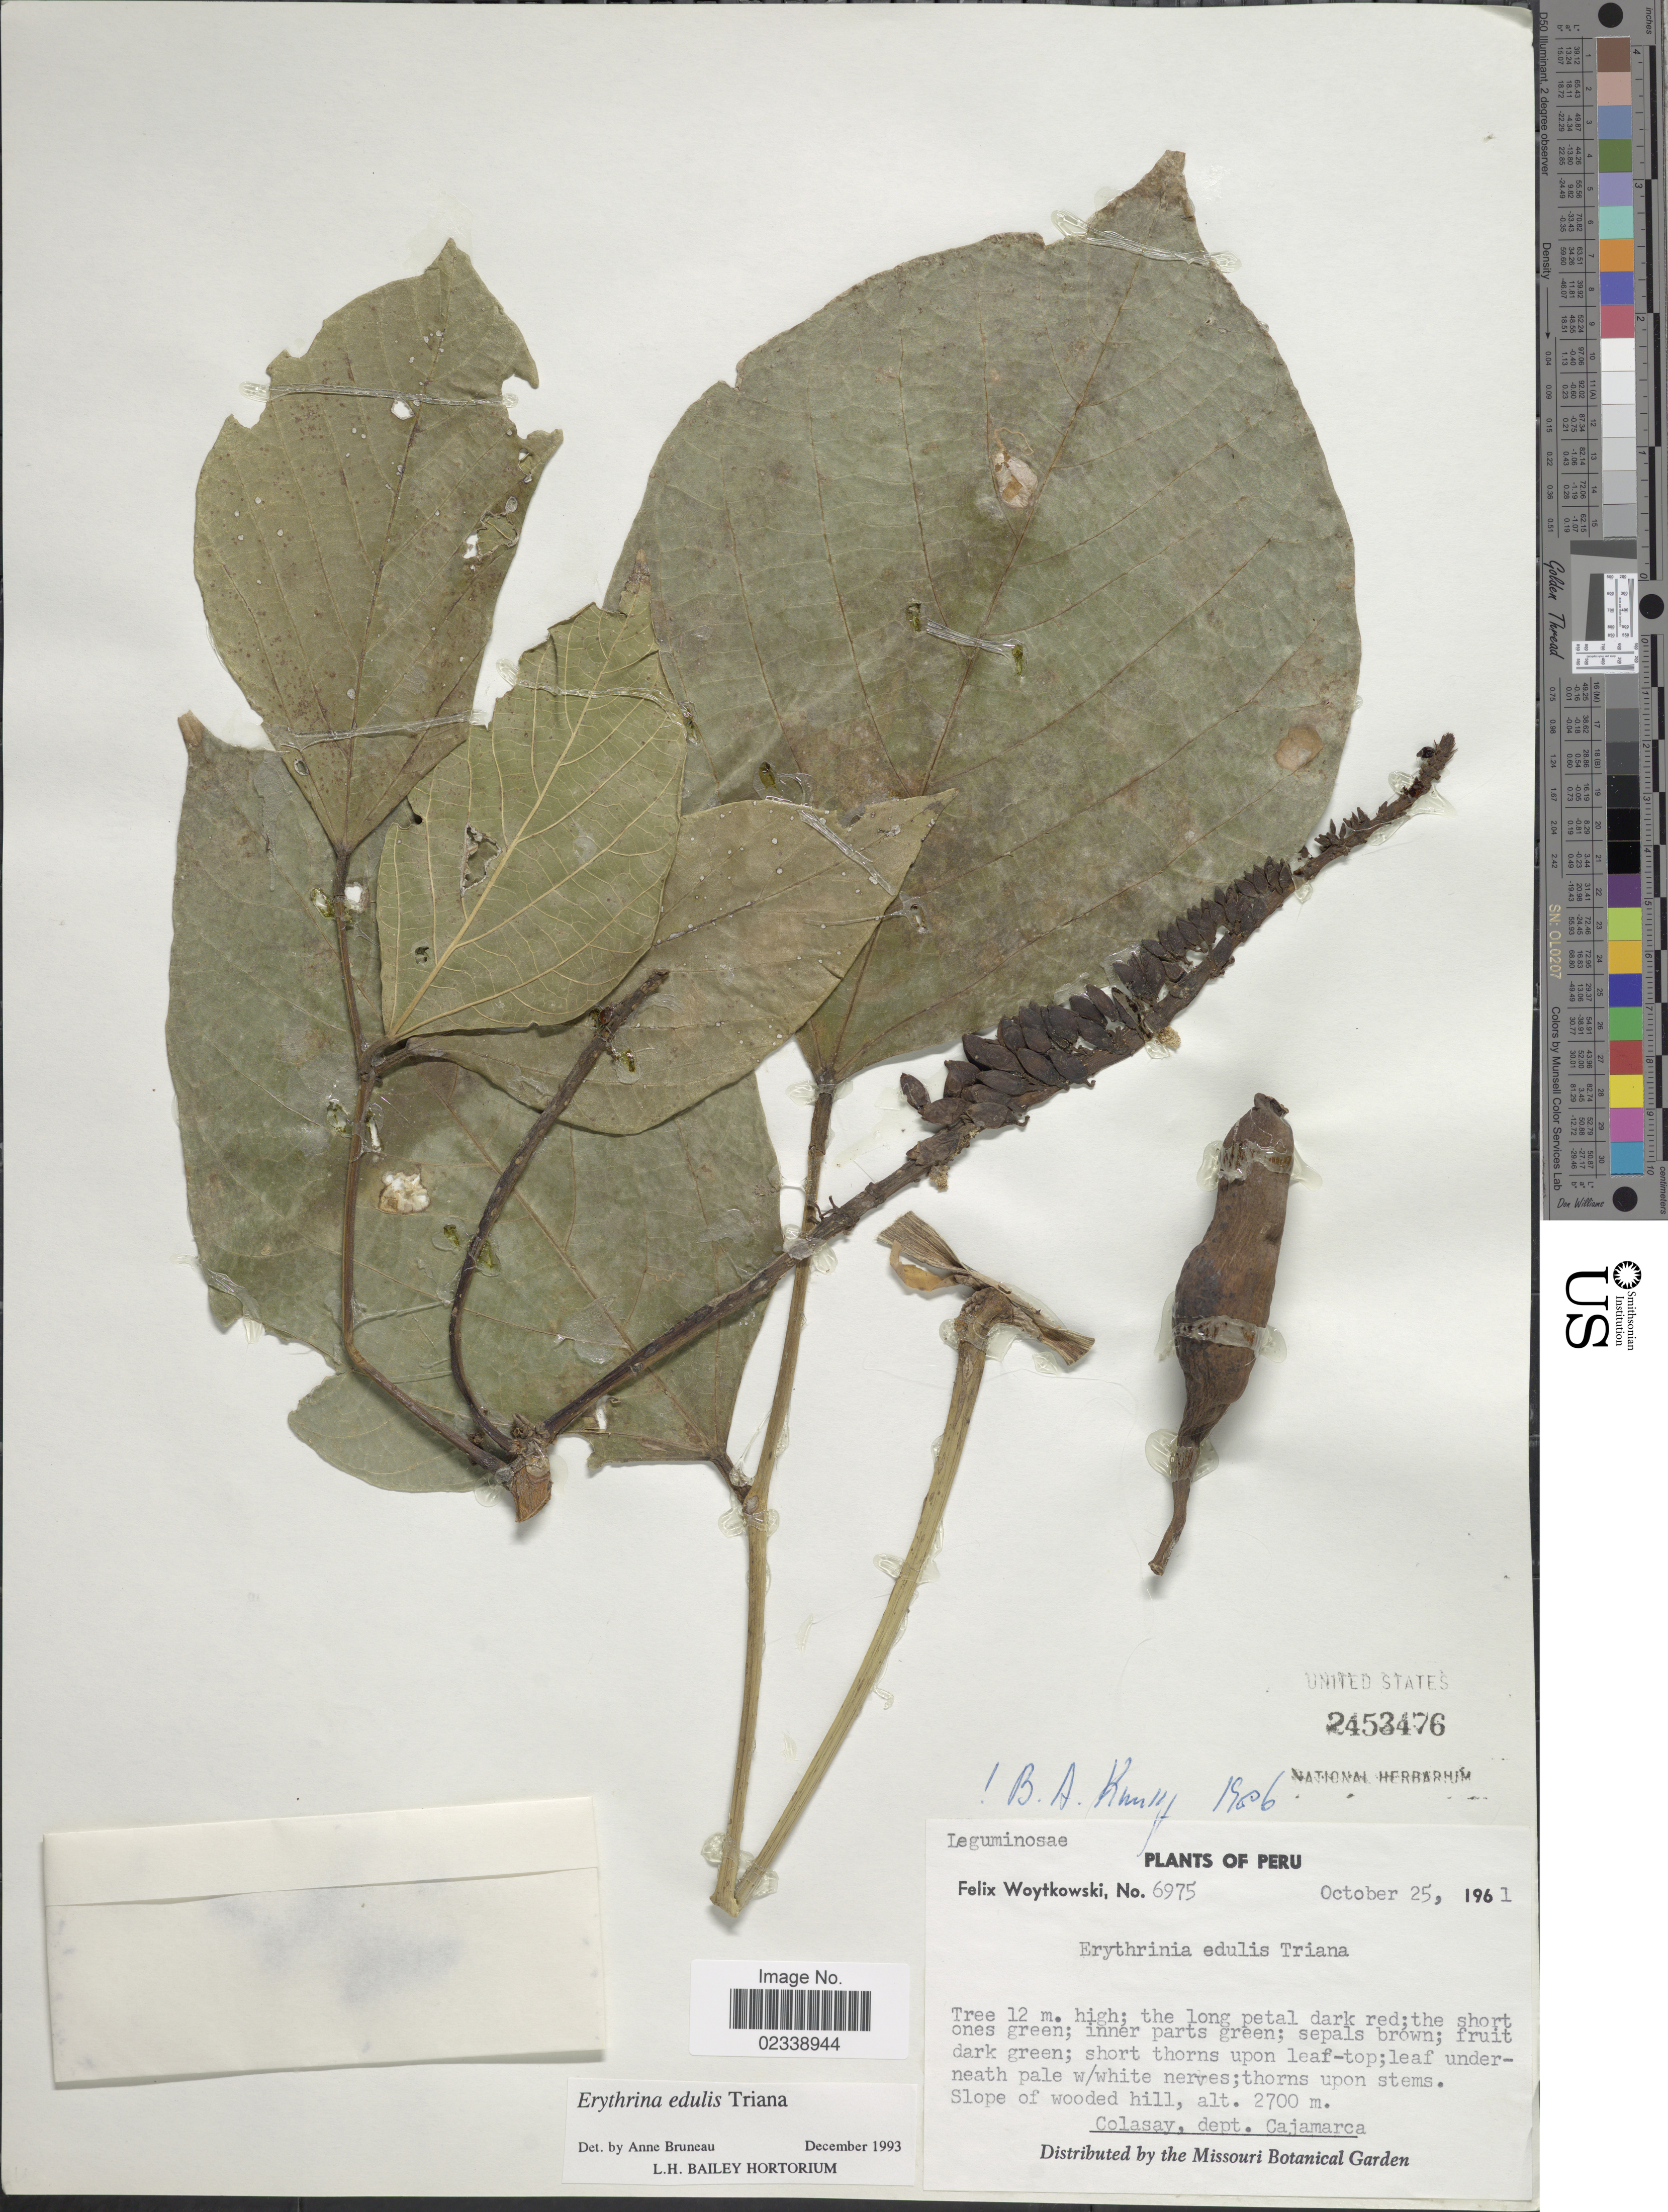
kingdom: Plantae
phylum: Tracheophyta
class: Magnoliopsida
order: Fabales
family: Fabaceae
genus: Erythrina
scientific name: Erythrina edulis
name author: Triana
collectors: F. Woytkowski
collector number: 6975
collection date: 1961-10-25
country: Peru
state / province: Cajamarca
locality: Slope of wooded hill, Colasay.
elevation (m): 2700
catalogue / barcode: US 2453476